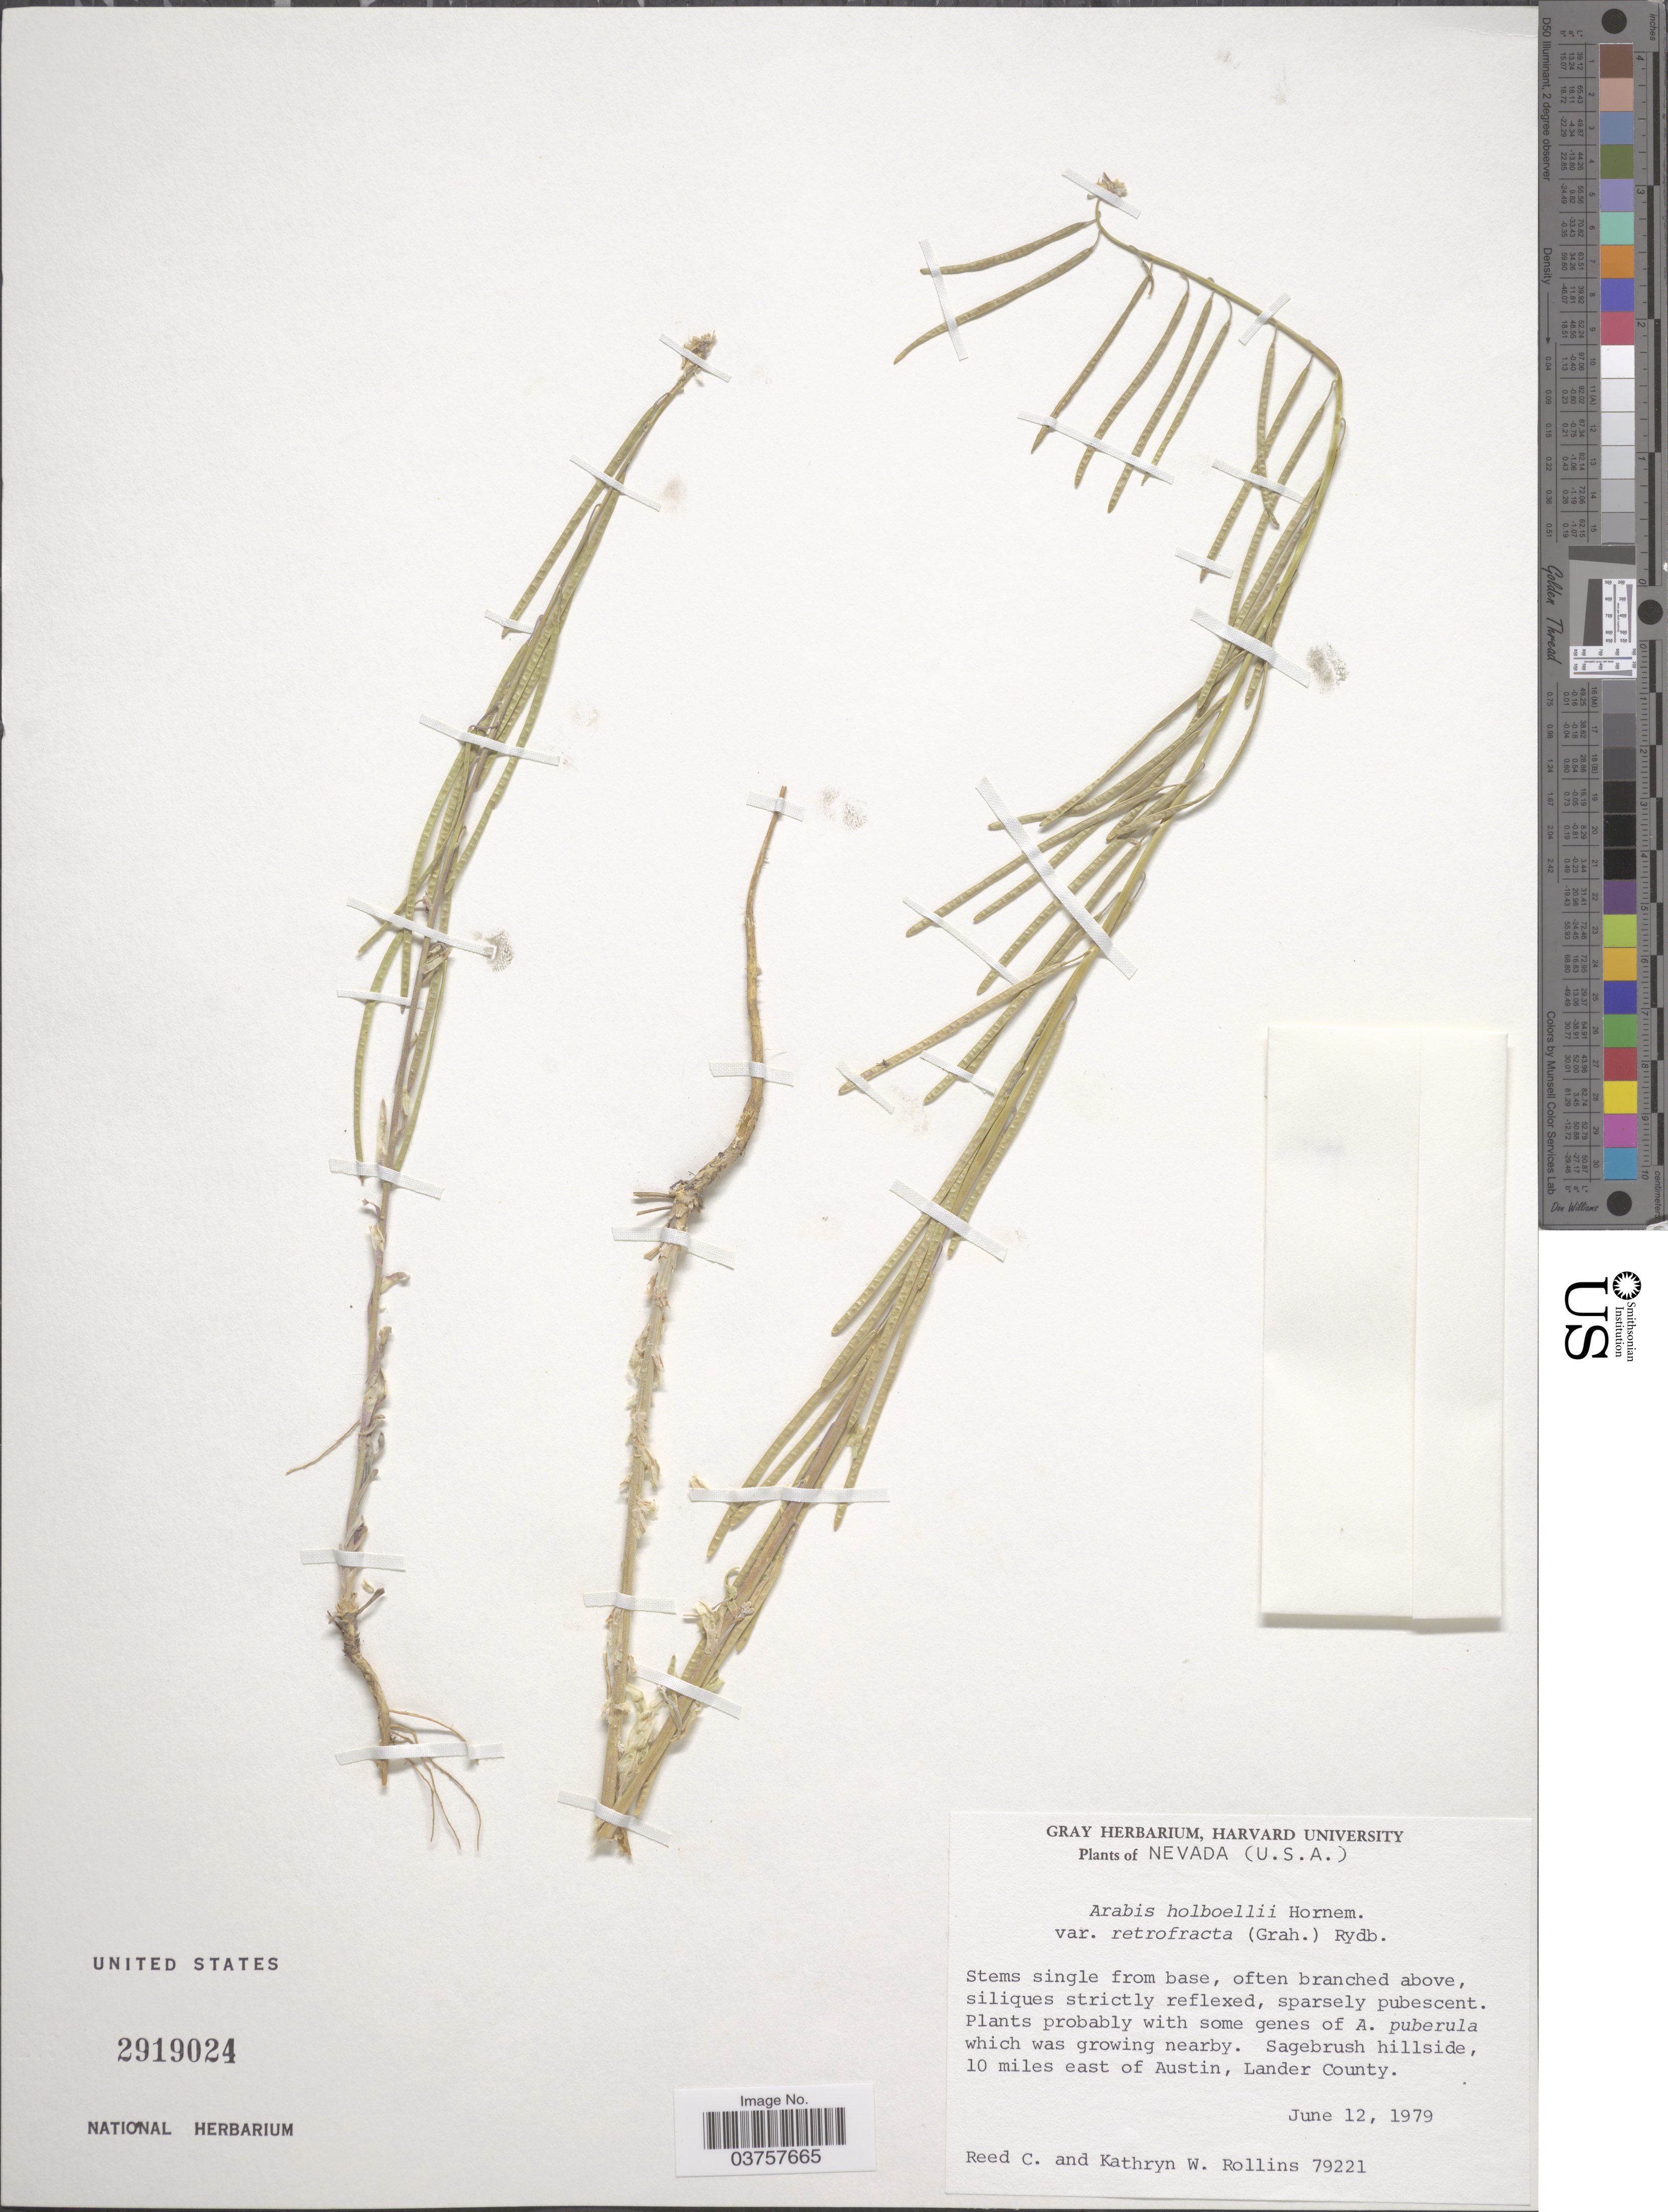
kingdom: Plantae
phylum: Tracheophyta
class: Magnoliopsida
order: Brassicales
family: Brassicaceae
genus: Arabis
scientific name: Arabis holboellii var. retrofracta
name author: Rydb.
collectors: R. C. Rollins & K. W. Rollins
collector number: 79221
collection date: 1979-06-12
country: United States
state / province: Nevada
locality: Sagebrush hillside, 10 miles east of Austin, Lander County.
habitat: sagebrush hillside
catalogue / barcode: US 2919024